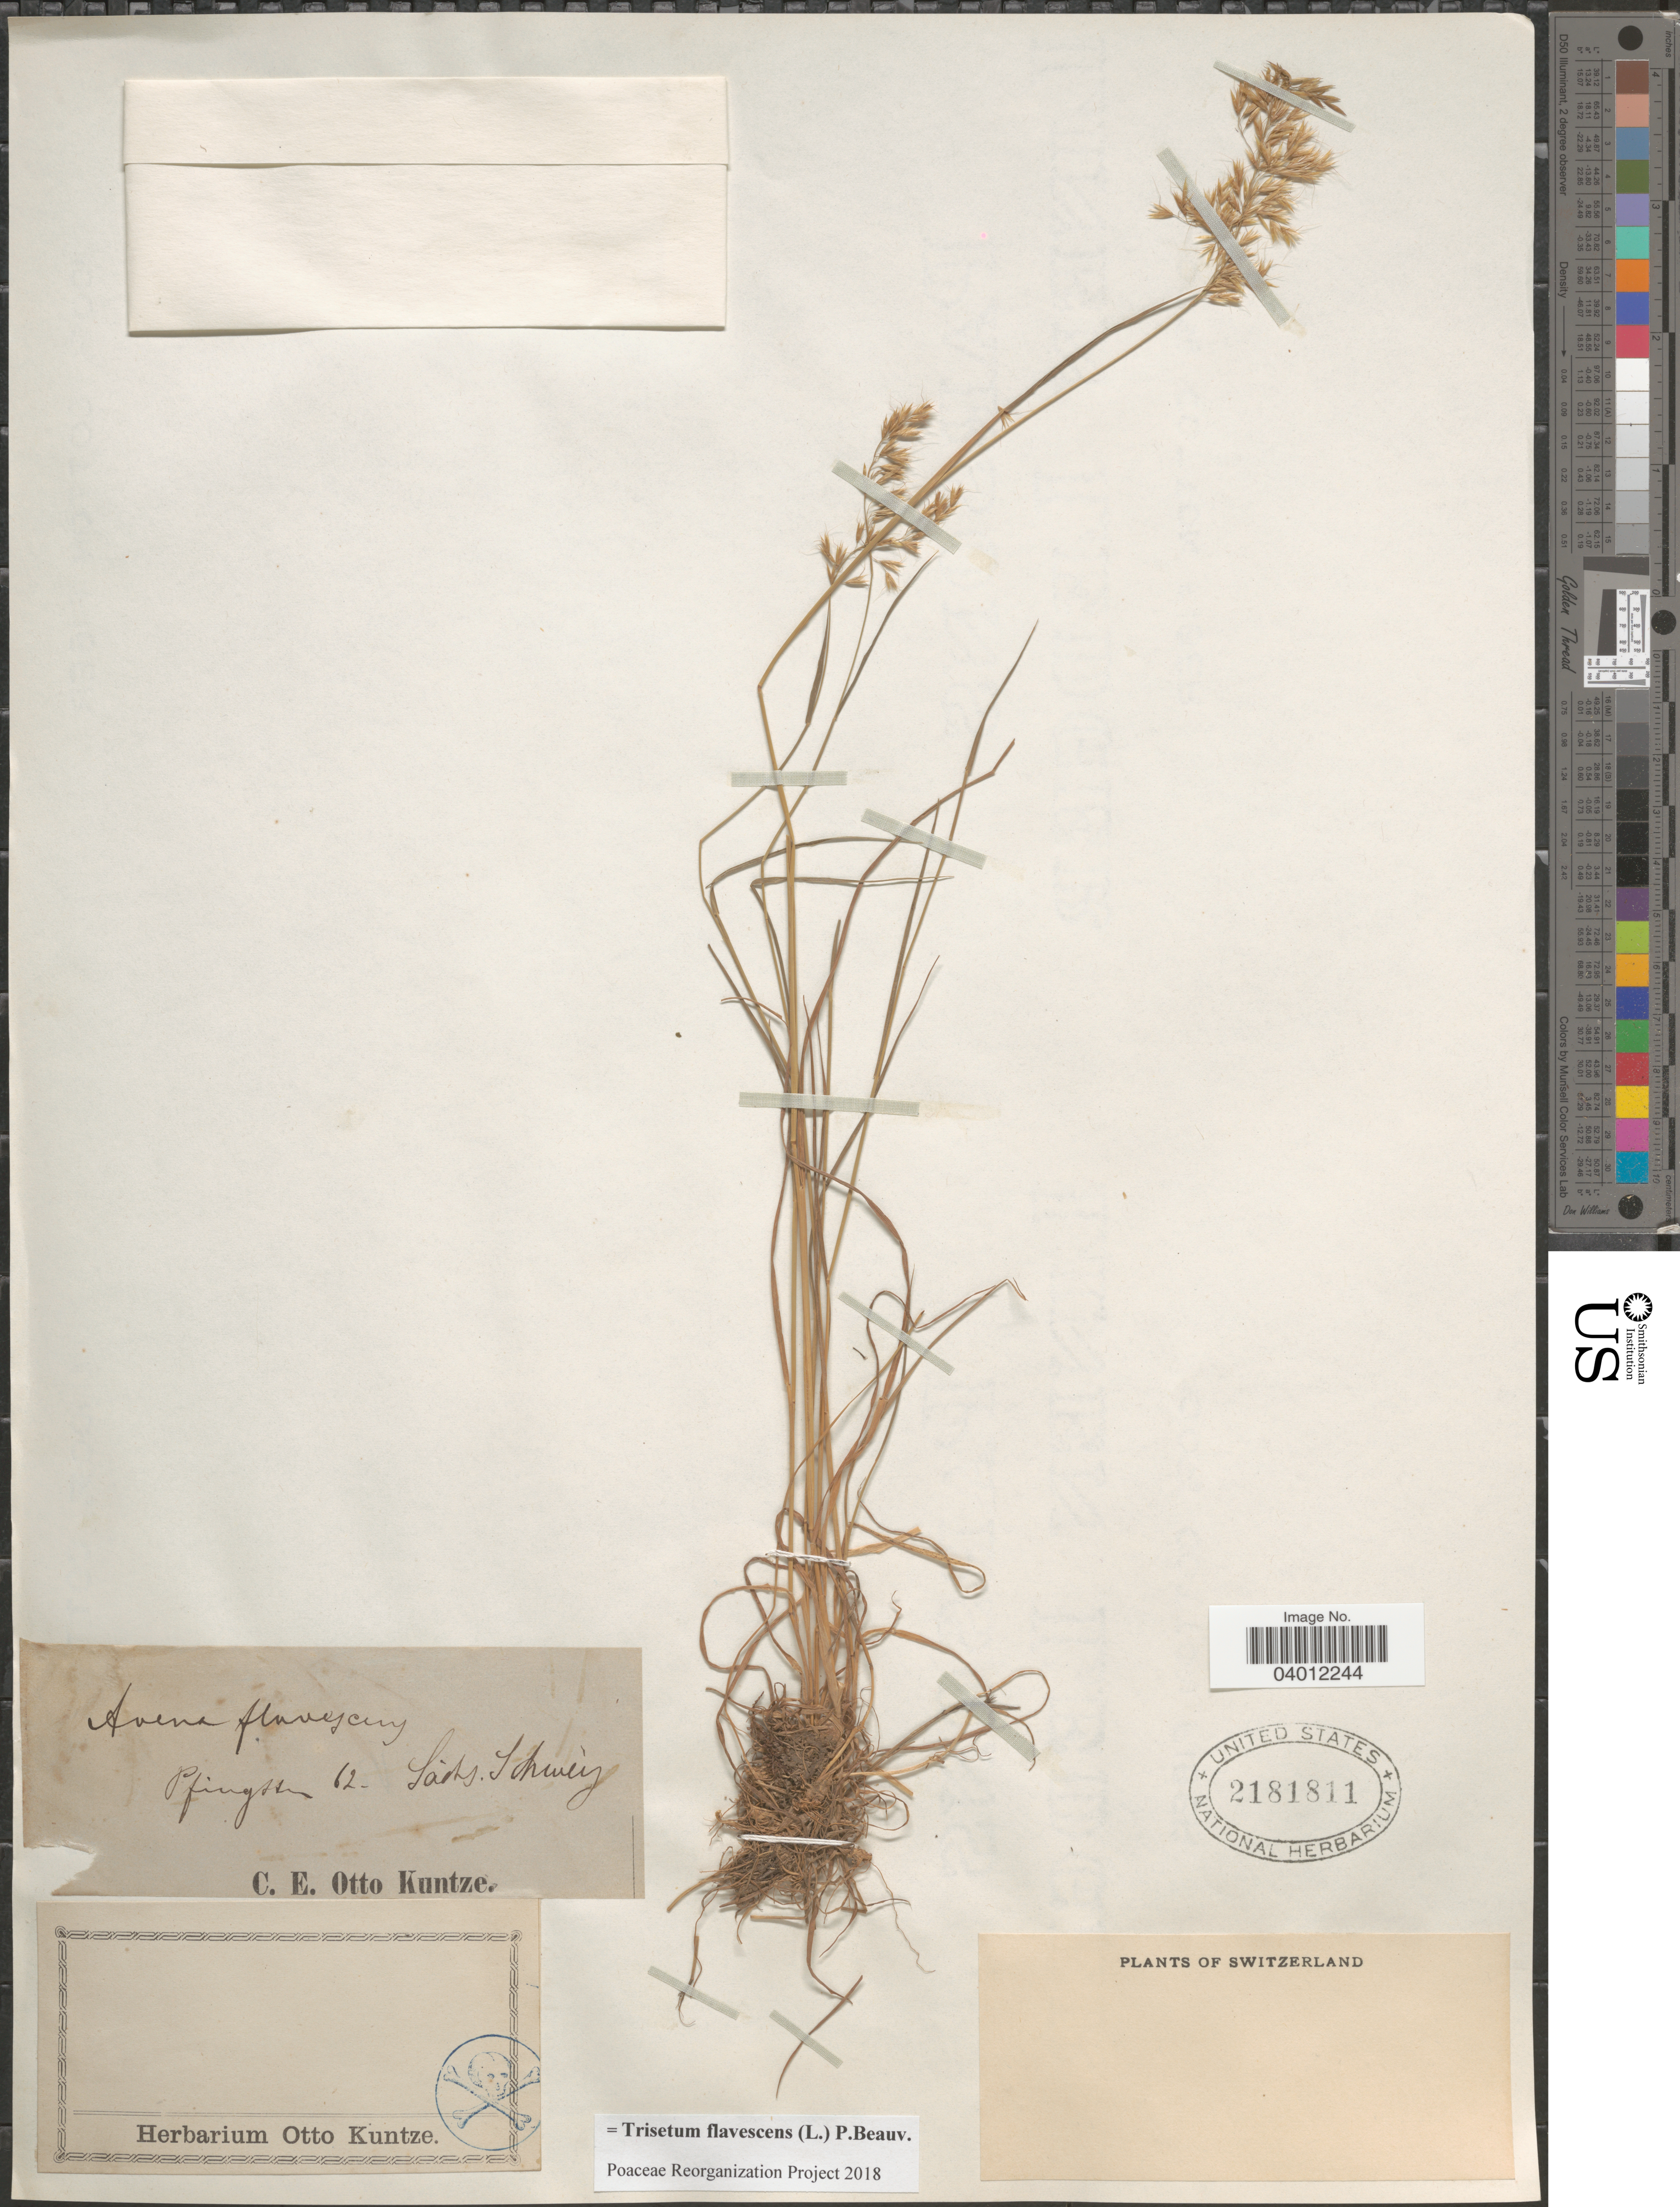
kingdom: Plantae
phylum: Tracheophyta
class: Liliopsida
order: Poales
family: Poaceae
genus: Trisetum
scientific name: Trisetum flavescens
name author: (L.) P. Beauv.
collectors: -. Pfister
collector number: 62?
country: Switzerland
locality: Sachs Schweiz.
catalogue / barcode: US 2181811